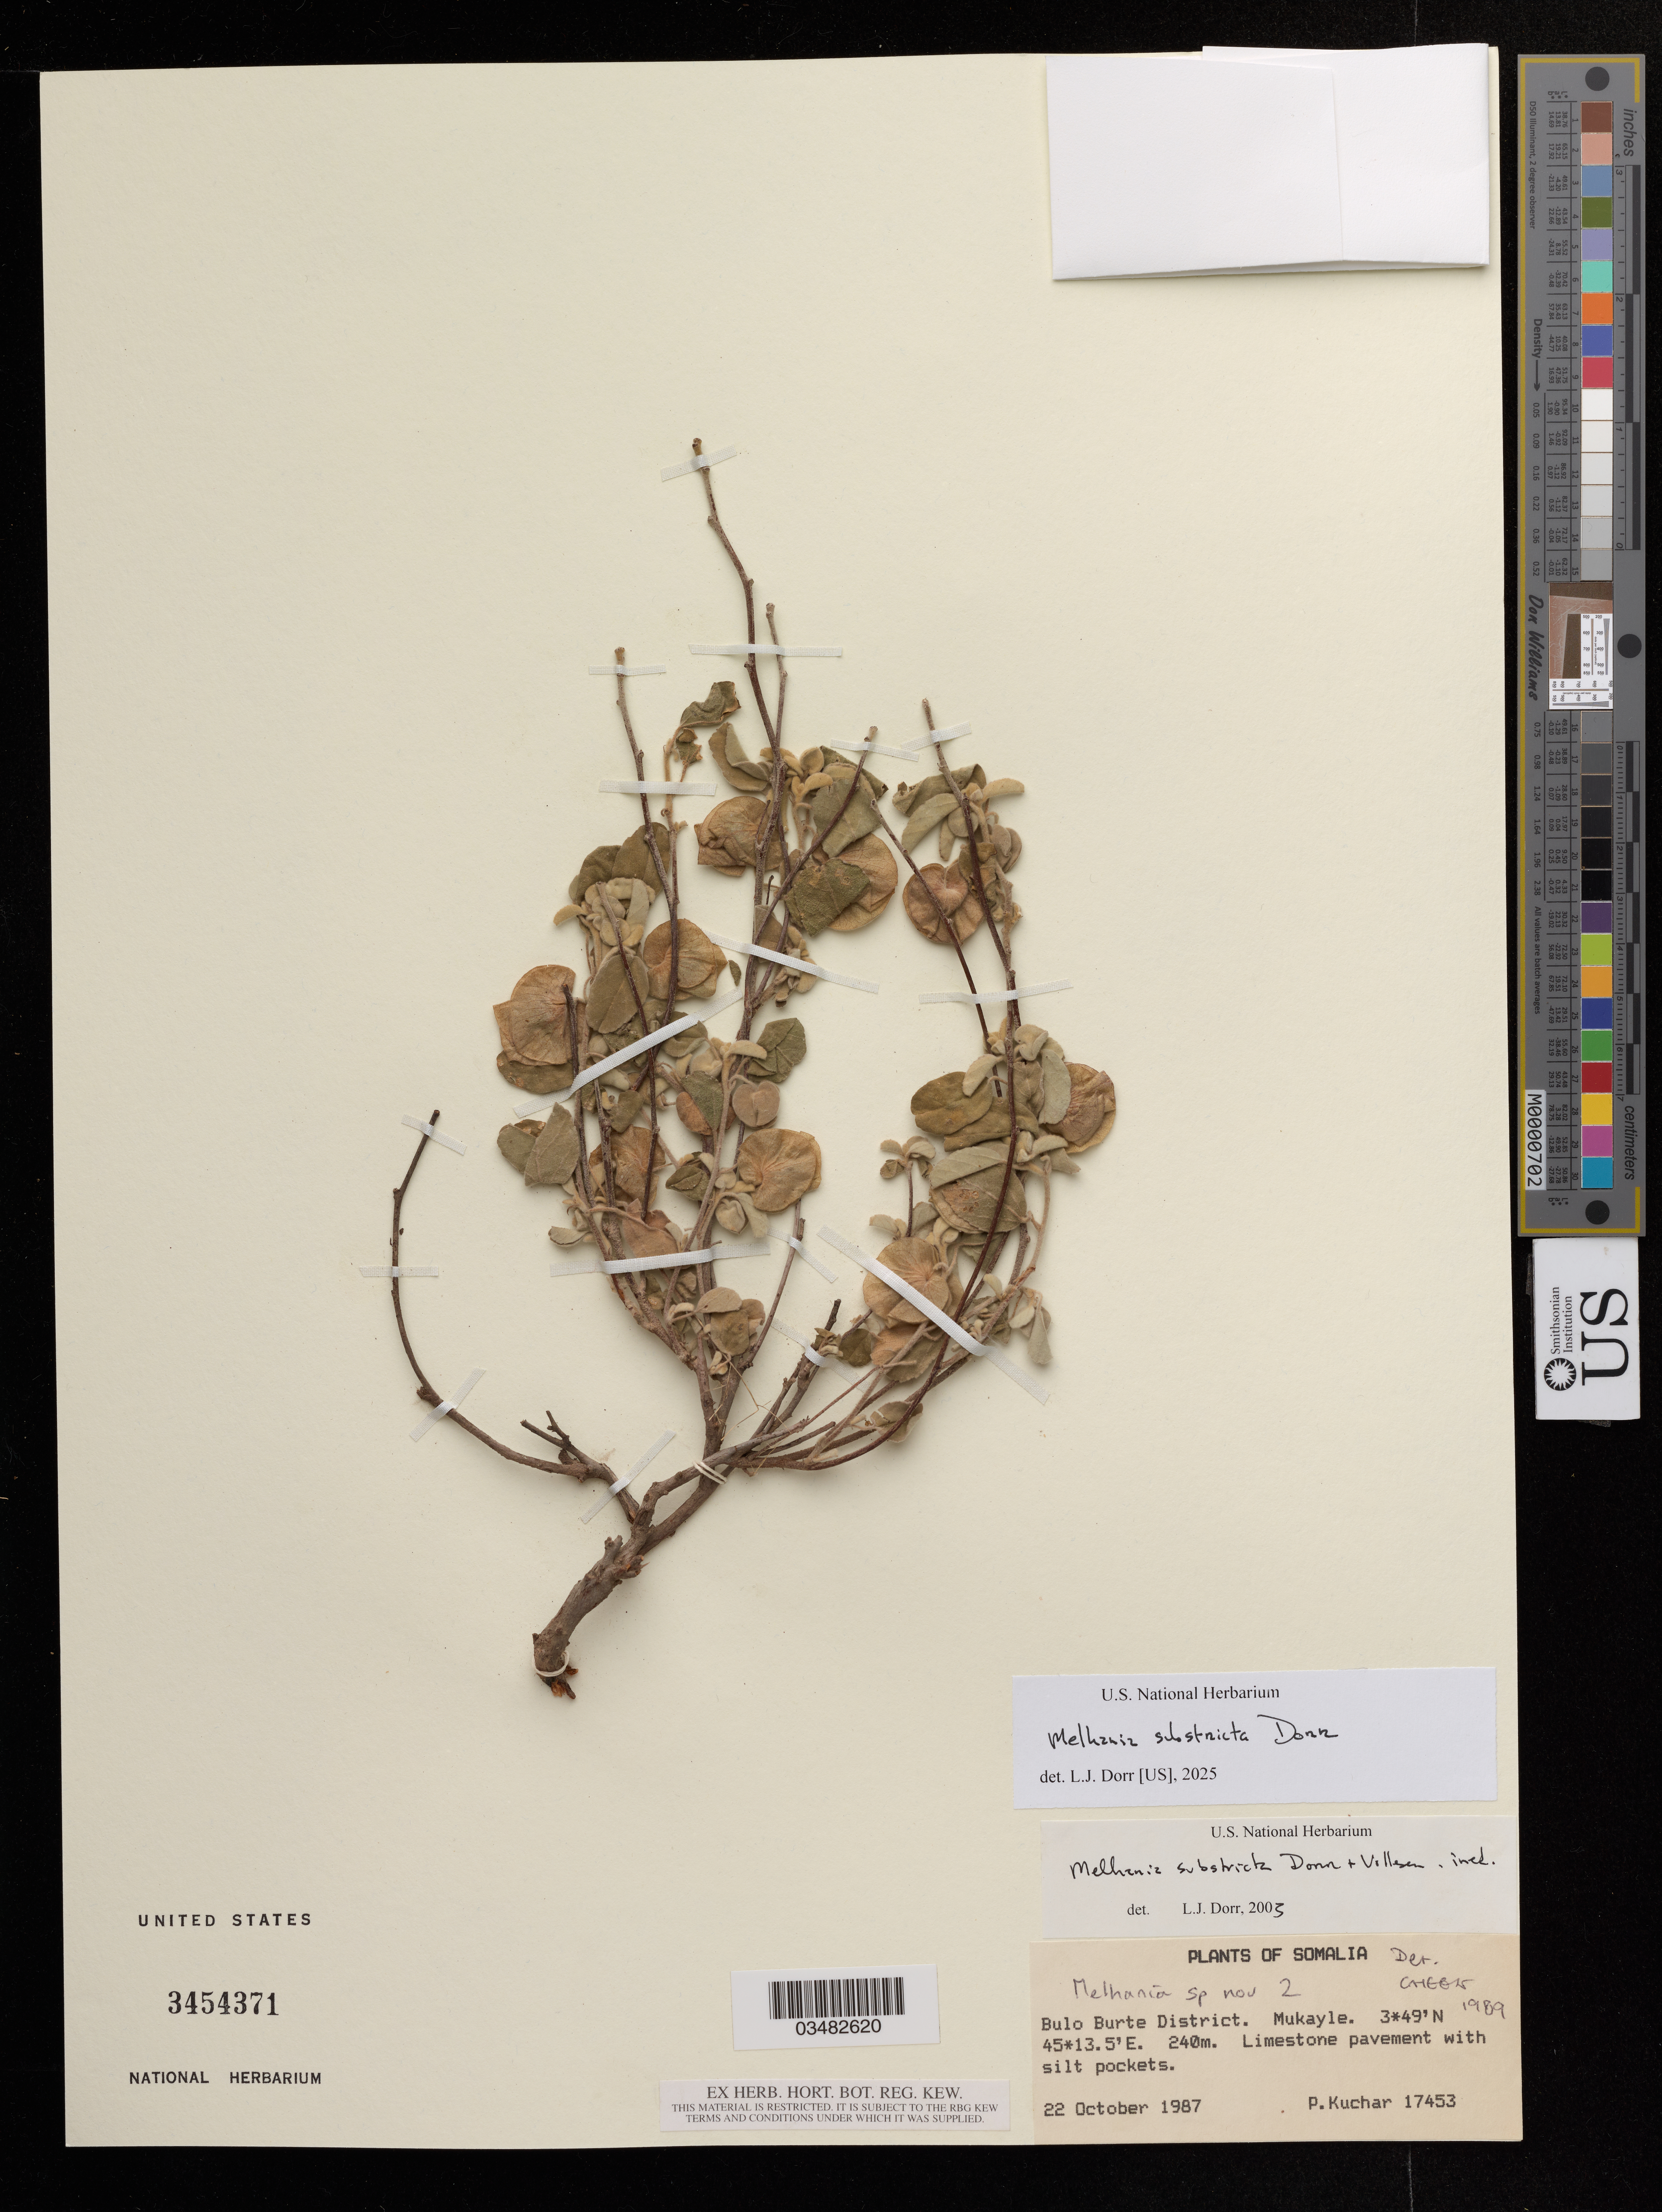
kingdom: Plantae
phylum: Tracheophyta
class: Magnoliopsida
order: Malvales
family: Malvaceae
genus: Melhania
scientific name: Melhania substricta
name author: Dorr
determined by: Dorr, L. J., (BOT), Smithsonian Institution - National Museum of Natural History (UNITED STATES)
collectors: P. Kuchar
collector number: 17453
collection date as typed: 22 Oct 1987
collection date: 1987-10-22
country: Somalia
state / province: Hiiraan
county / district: Bulo Burte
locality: Mukayle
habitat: limestone pavement with silt pockets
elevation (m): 240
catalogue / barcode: US 3454371